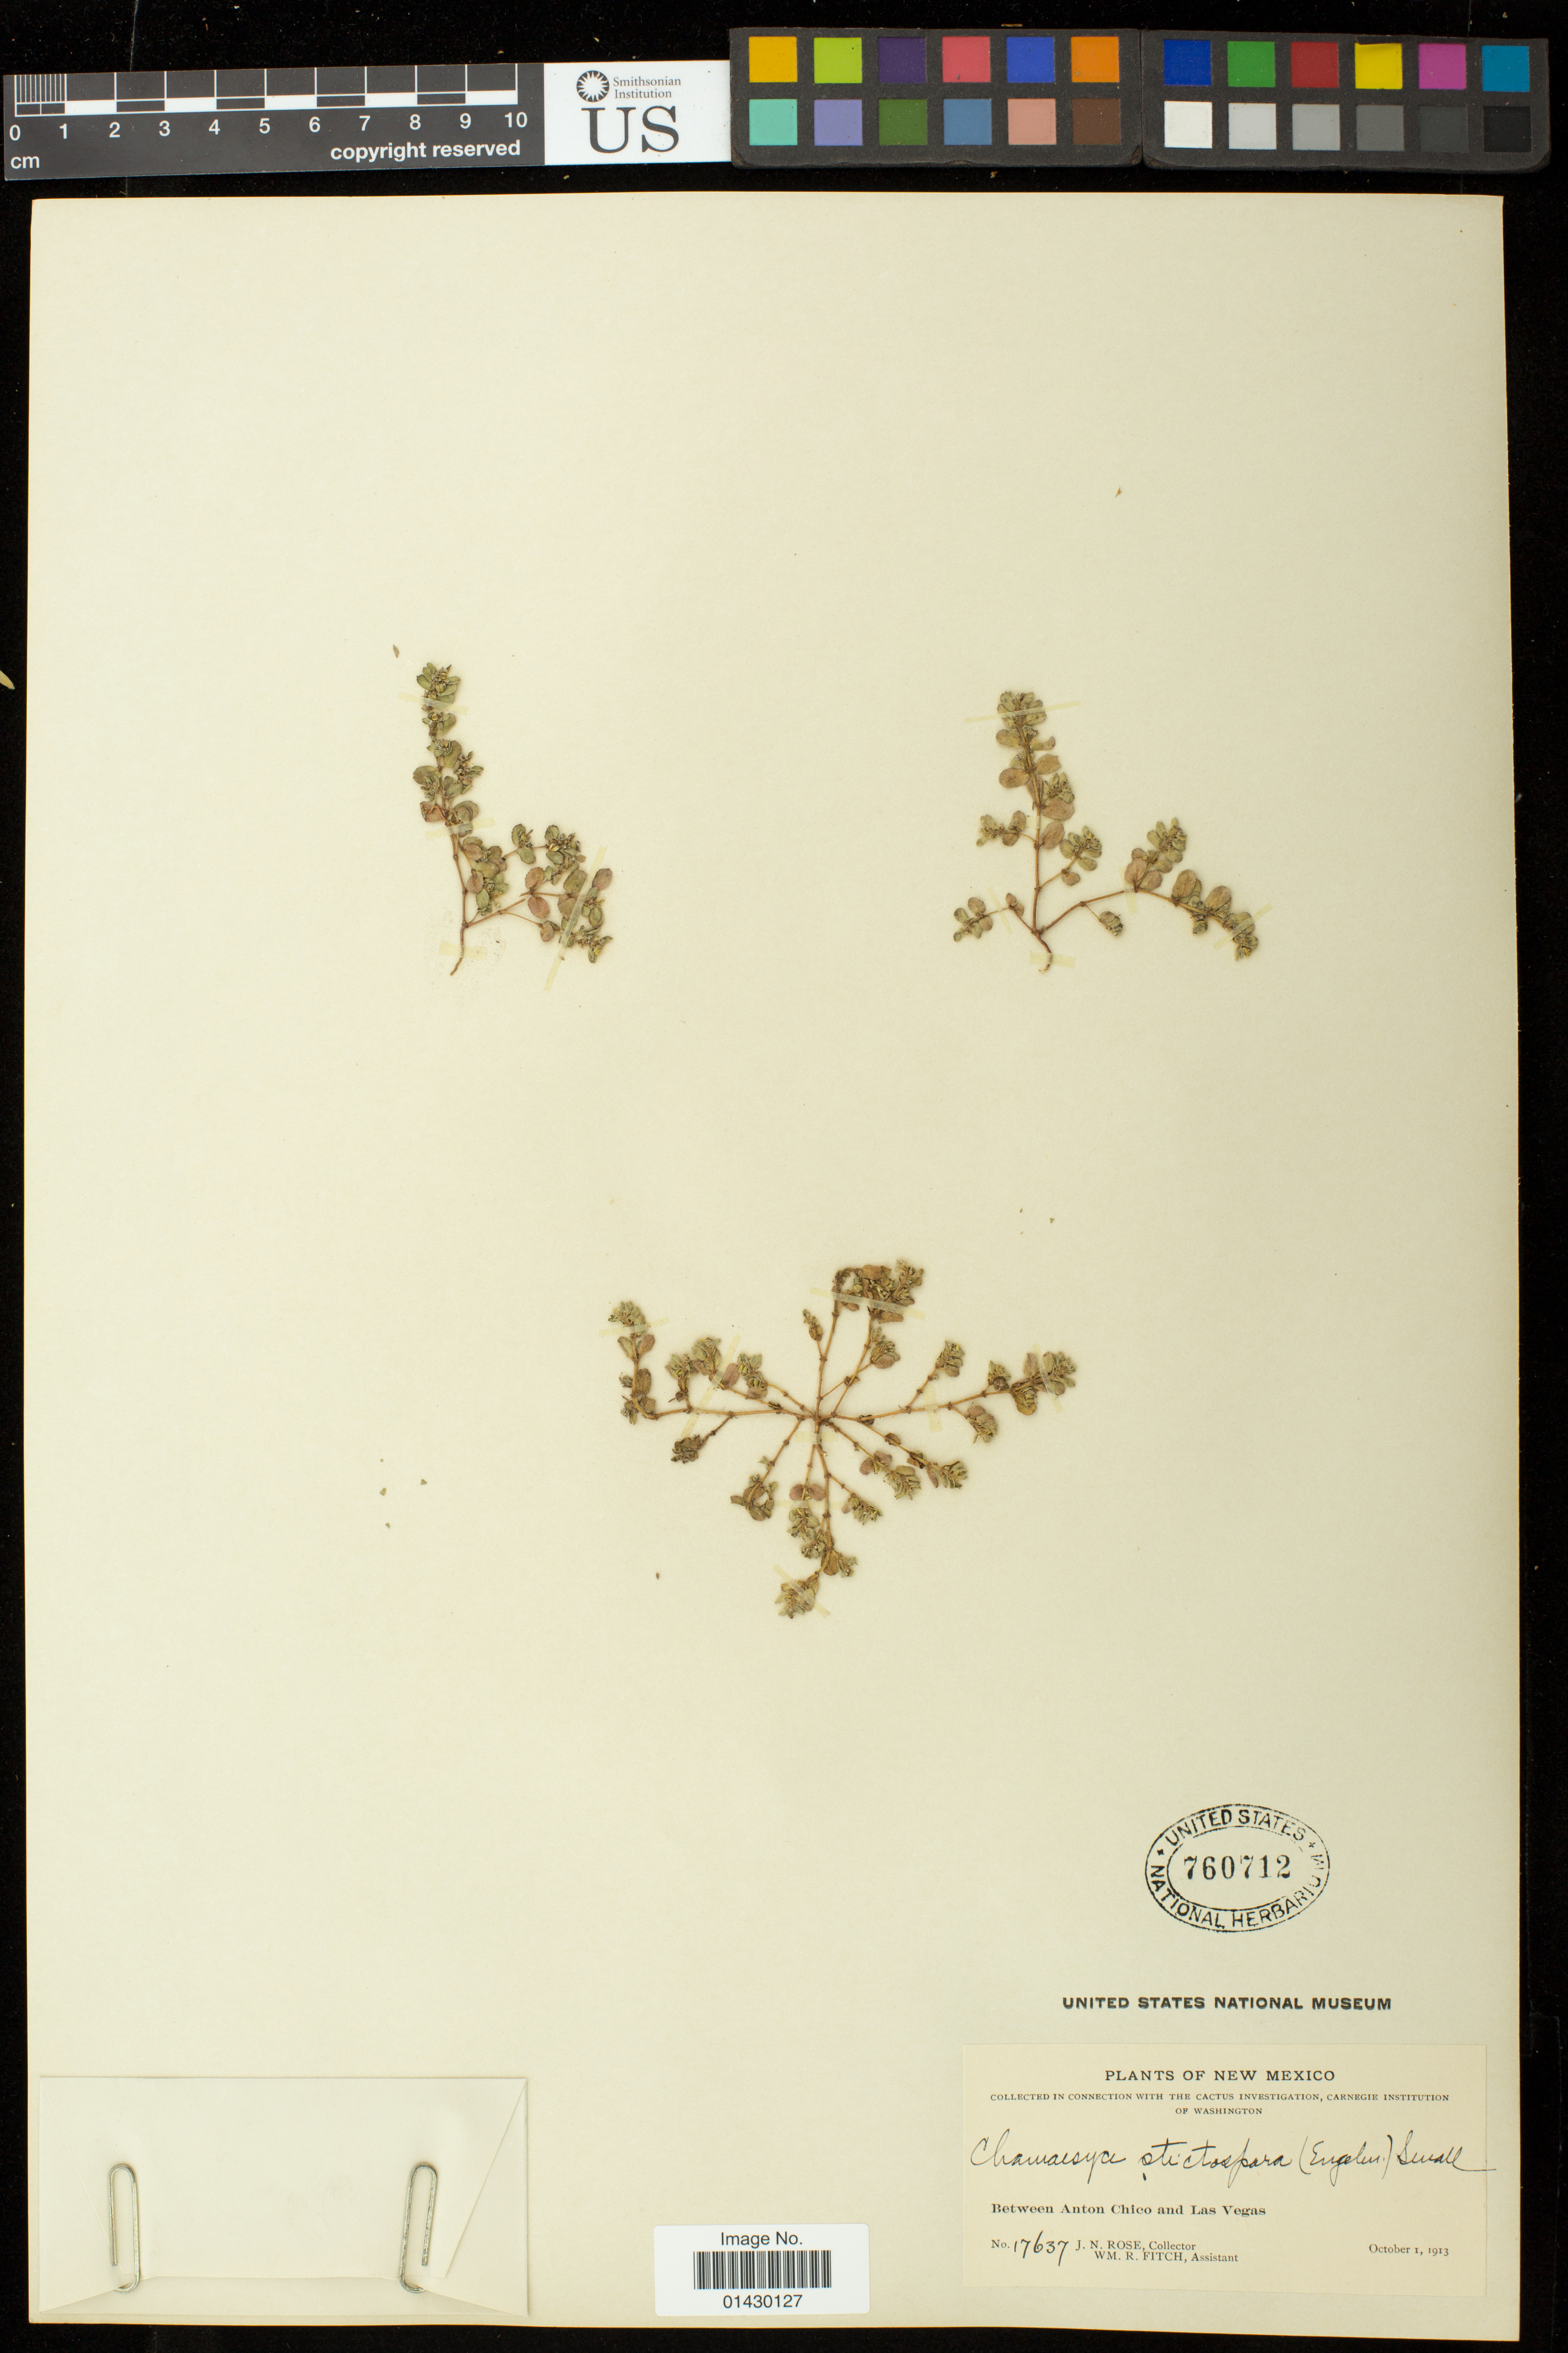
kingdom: Plantae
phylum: Tracheophyta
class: Magnoliopsida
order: Malpighiales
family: Euphorbiaceae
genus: Euphorbia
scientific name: Euphorbia stictospora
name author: Engelm.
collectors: J. N. Rose & W. R. Fitch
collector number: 17637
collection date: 1913-10-01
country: United States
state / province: New Mexico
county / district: Guadalupe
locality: Between Anton Chico and Las Vegas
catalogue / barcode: US 760712